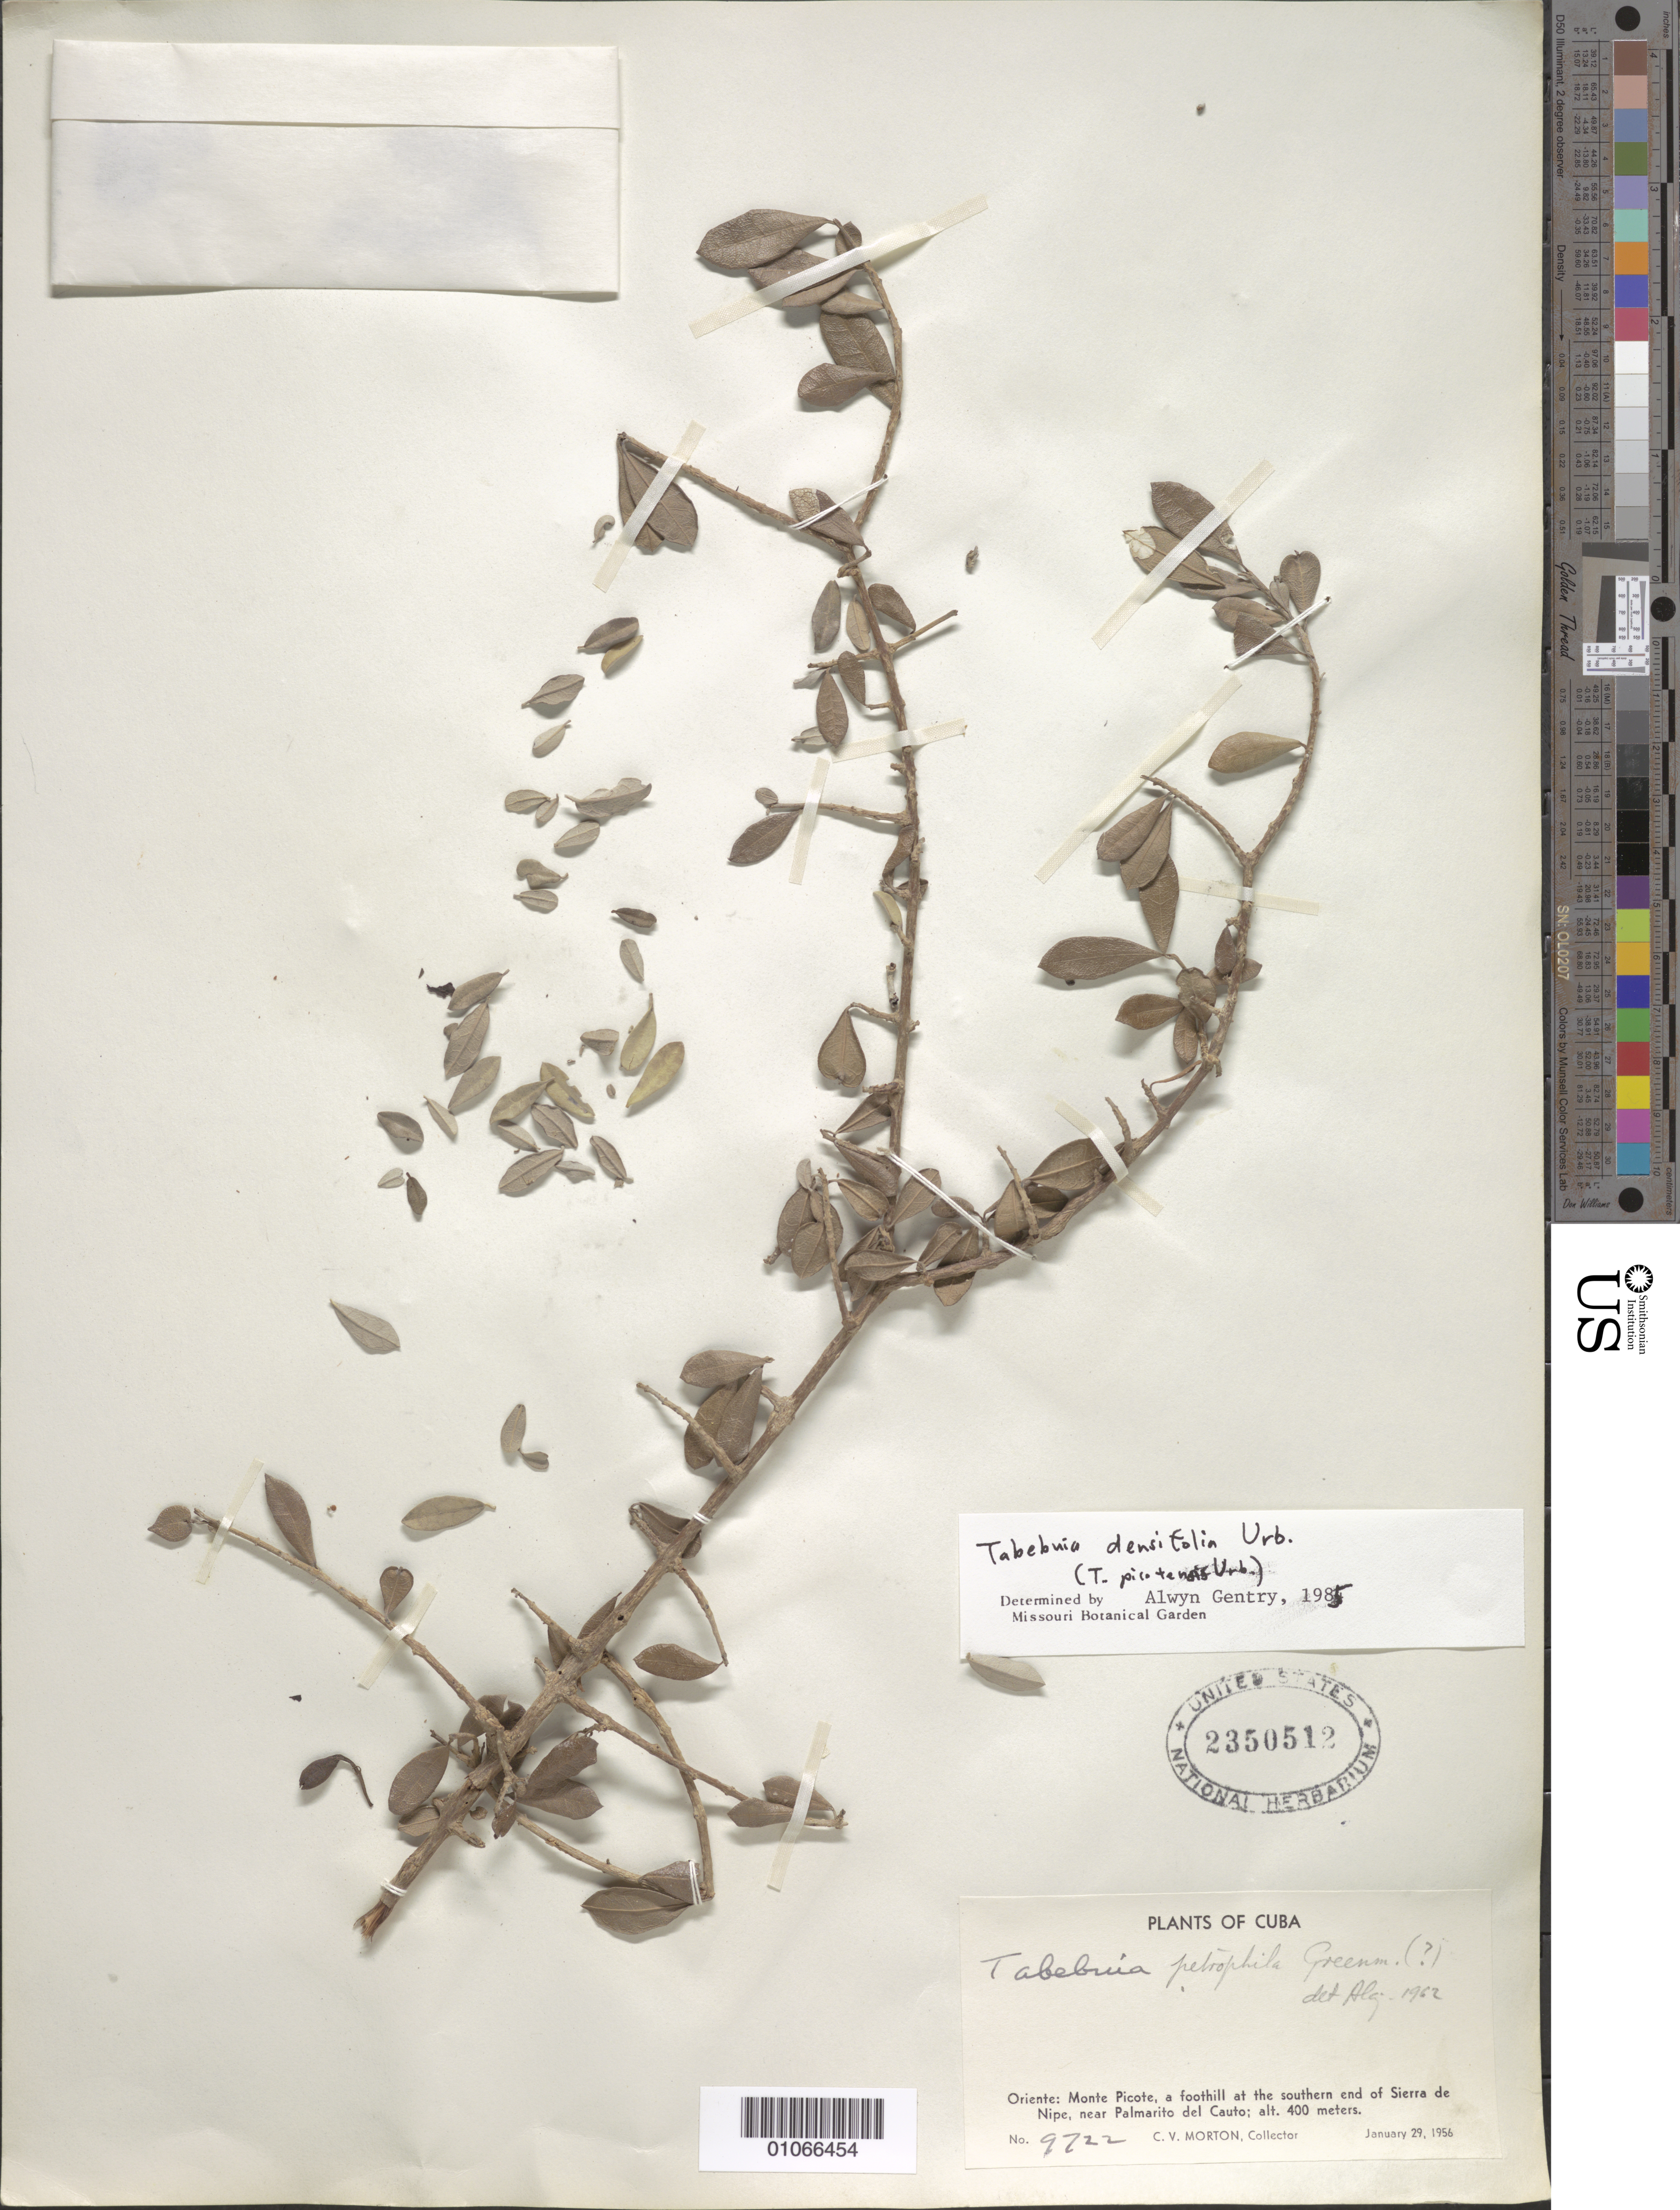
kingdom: Plantae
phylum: Tracheophyta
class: Magnoliopsida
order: Lamiales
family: Bignoniaceae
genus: Tabebuia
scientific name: Tabebuia densifolia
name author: Urb.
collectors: C. V. Morton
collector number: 9722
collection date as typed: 29 Jan 1956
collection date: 1956-01-29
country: Cuba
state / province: Holguín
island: Cuba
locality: Monte Picote, a foothill at the southern end of Sierra de Nipe, near Palmarito del Cauto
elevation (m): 400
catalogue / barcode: US 2350512